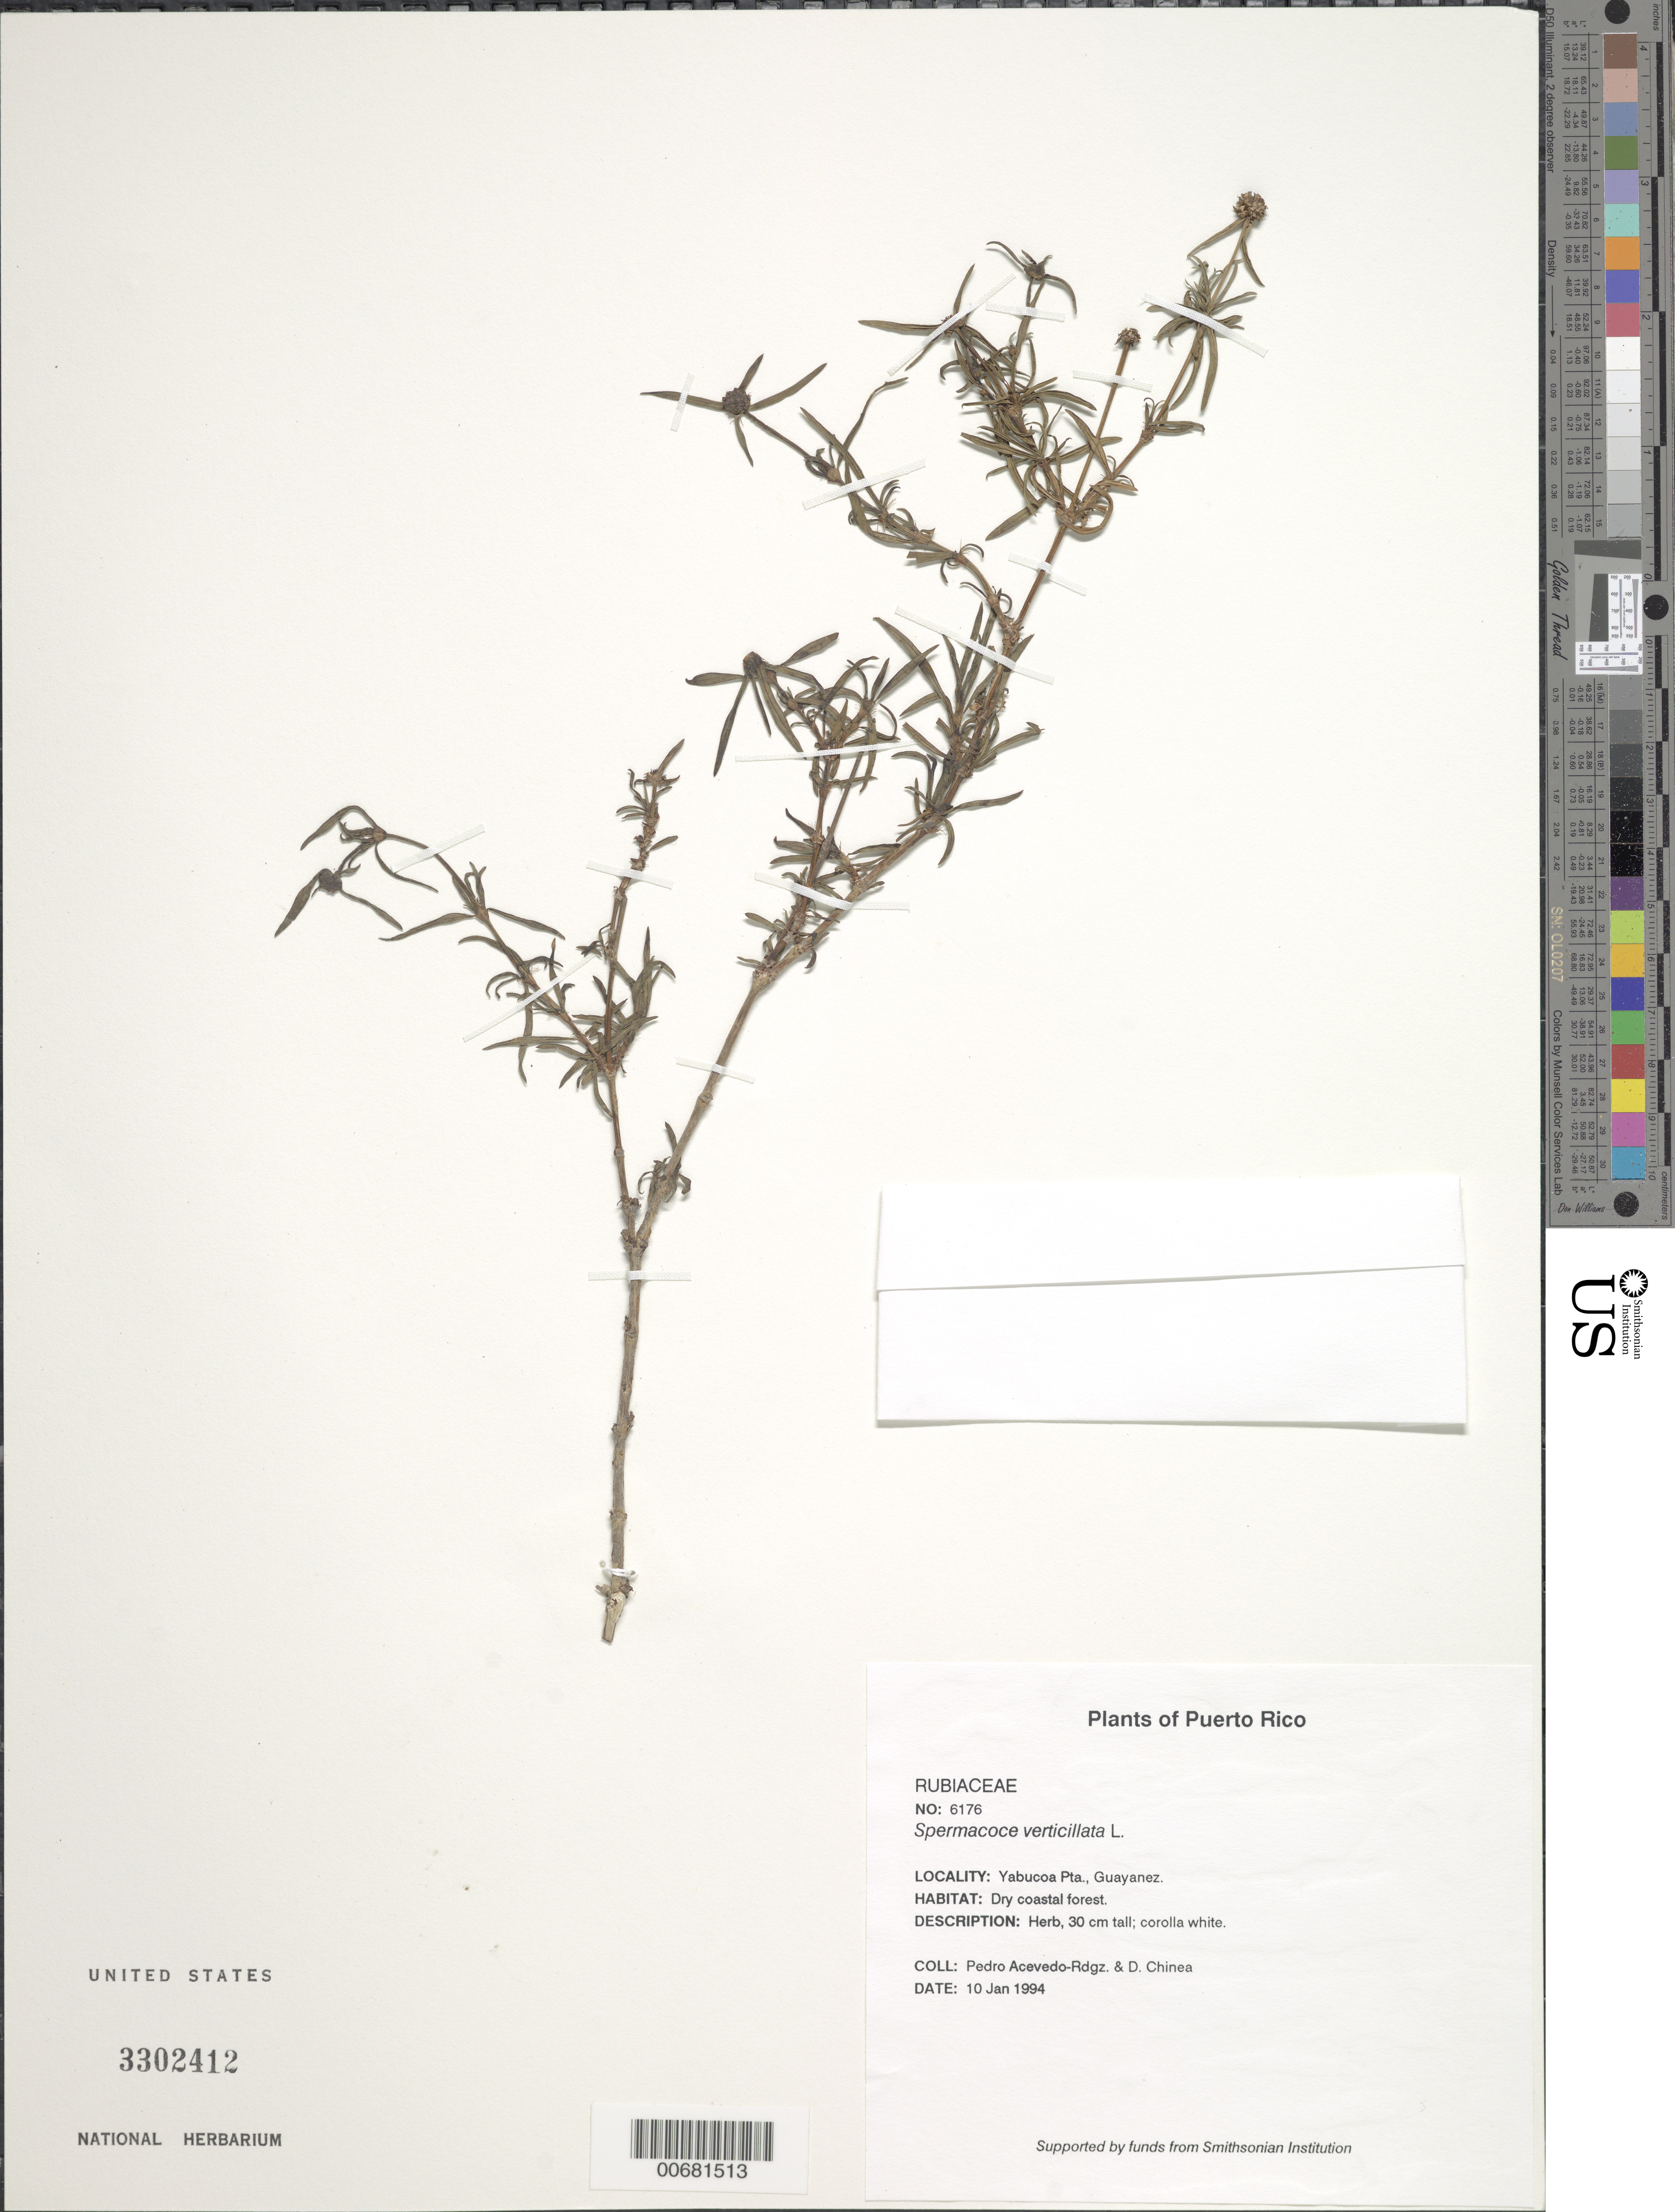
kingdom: Plantae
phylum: Tracheophyta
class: Magnoliopsida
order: Gentianales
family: Rubiaceae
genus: Spermacoce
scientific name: Spermacoce verticillata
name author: L.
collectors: P. Acevedo-Rodr. & D. Chinea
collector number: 6176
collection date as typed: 10 Jan 1994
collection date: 1994-01-10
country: Puerto Rico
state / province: Yabucoa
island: Puerto Rico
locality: Yabucoa Pta., Guayanes.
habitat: Dry coastal forest.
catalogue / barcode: US 3302412